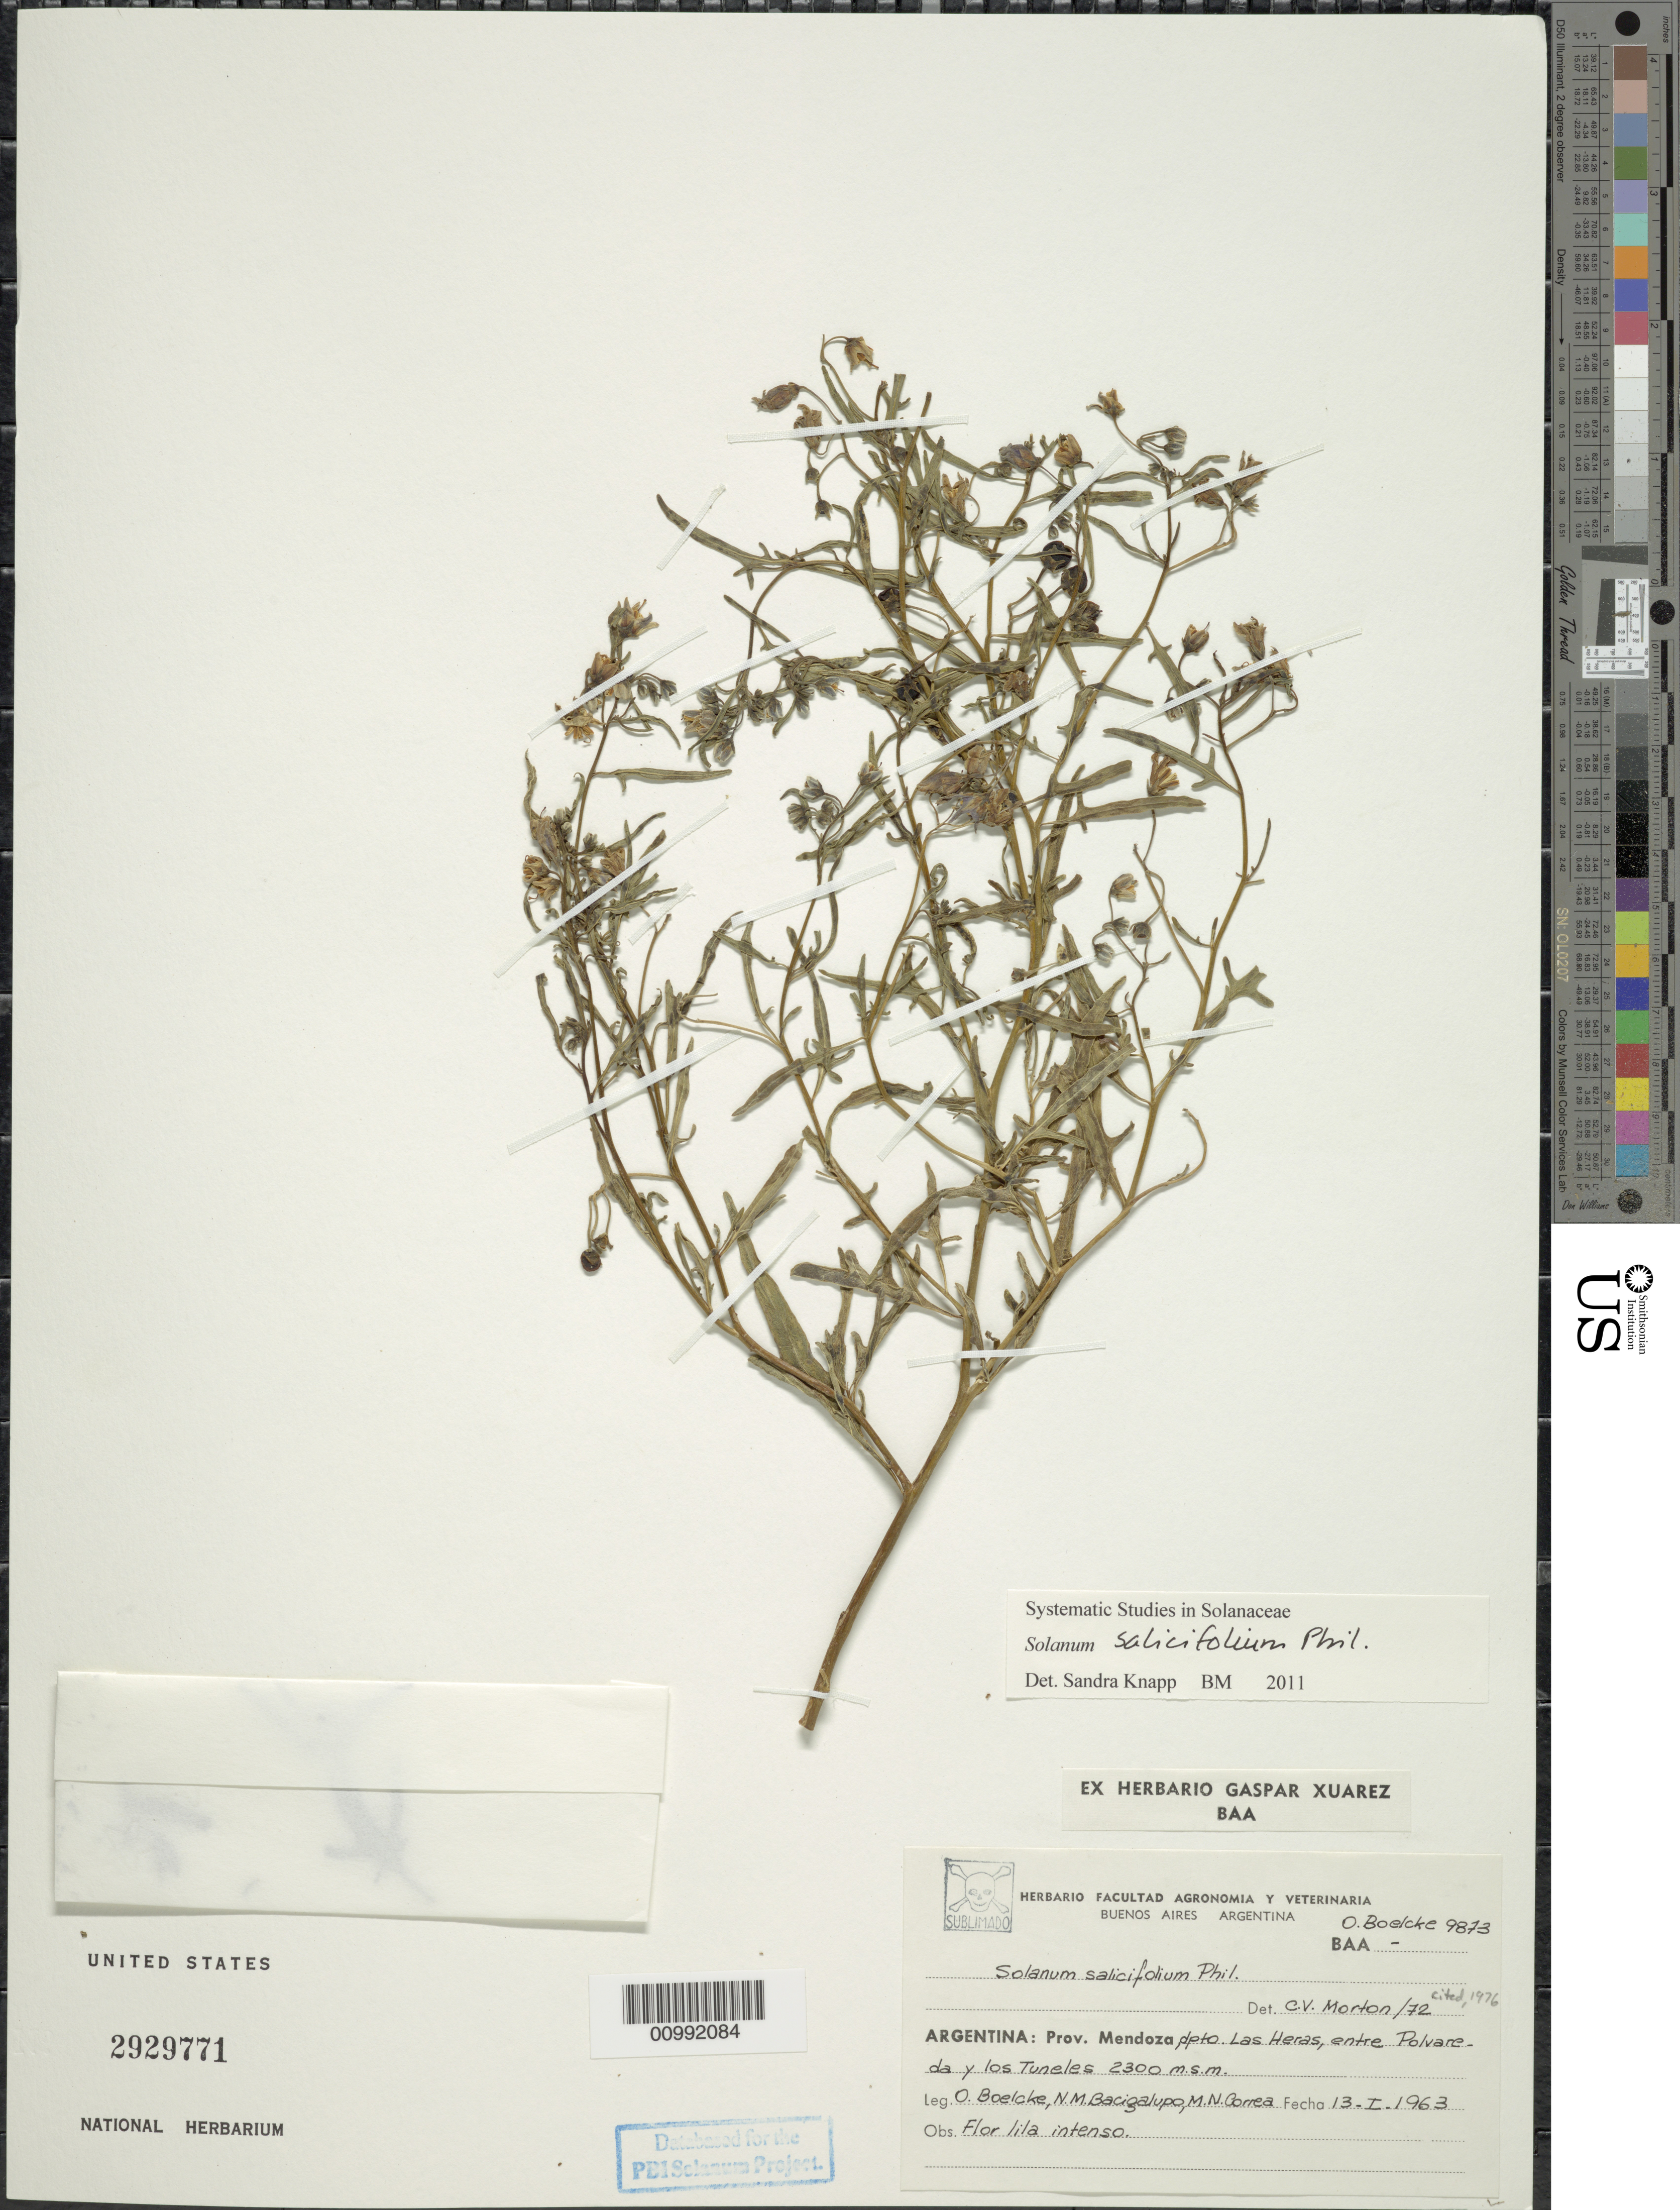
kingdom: Plantae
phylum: Tracheophyta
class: Magnoliopsida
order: Solanales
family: Solanaceae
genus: Solanum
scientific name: Solanum salicifolium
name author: Phil.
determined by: Knapp, S. D.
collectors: O. Boelcke, N. M. Bacigalupo & M. N. Correa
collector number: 9873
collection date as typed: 13 Jan 1963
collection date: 1963-01-13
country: Argentina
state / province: Mendoza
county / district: Las Heras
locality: entre Polvareda y los Tuneles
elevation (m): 2300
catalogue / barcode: US 2929771